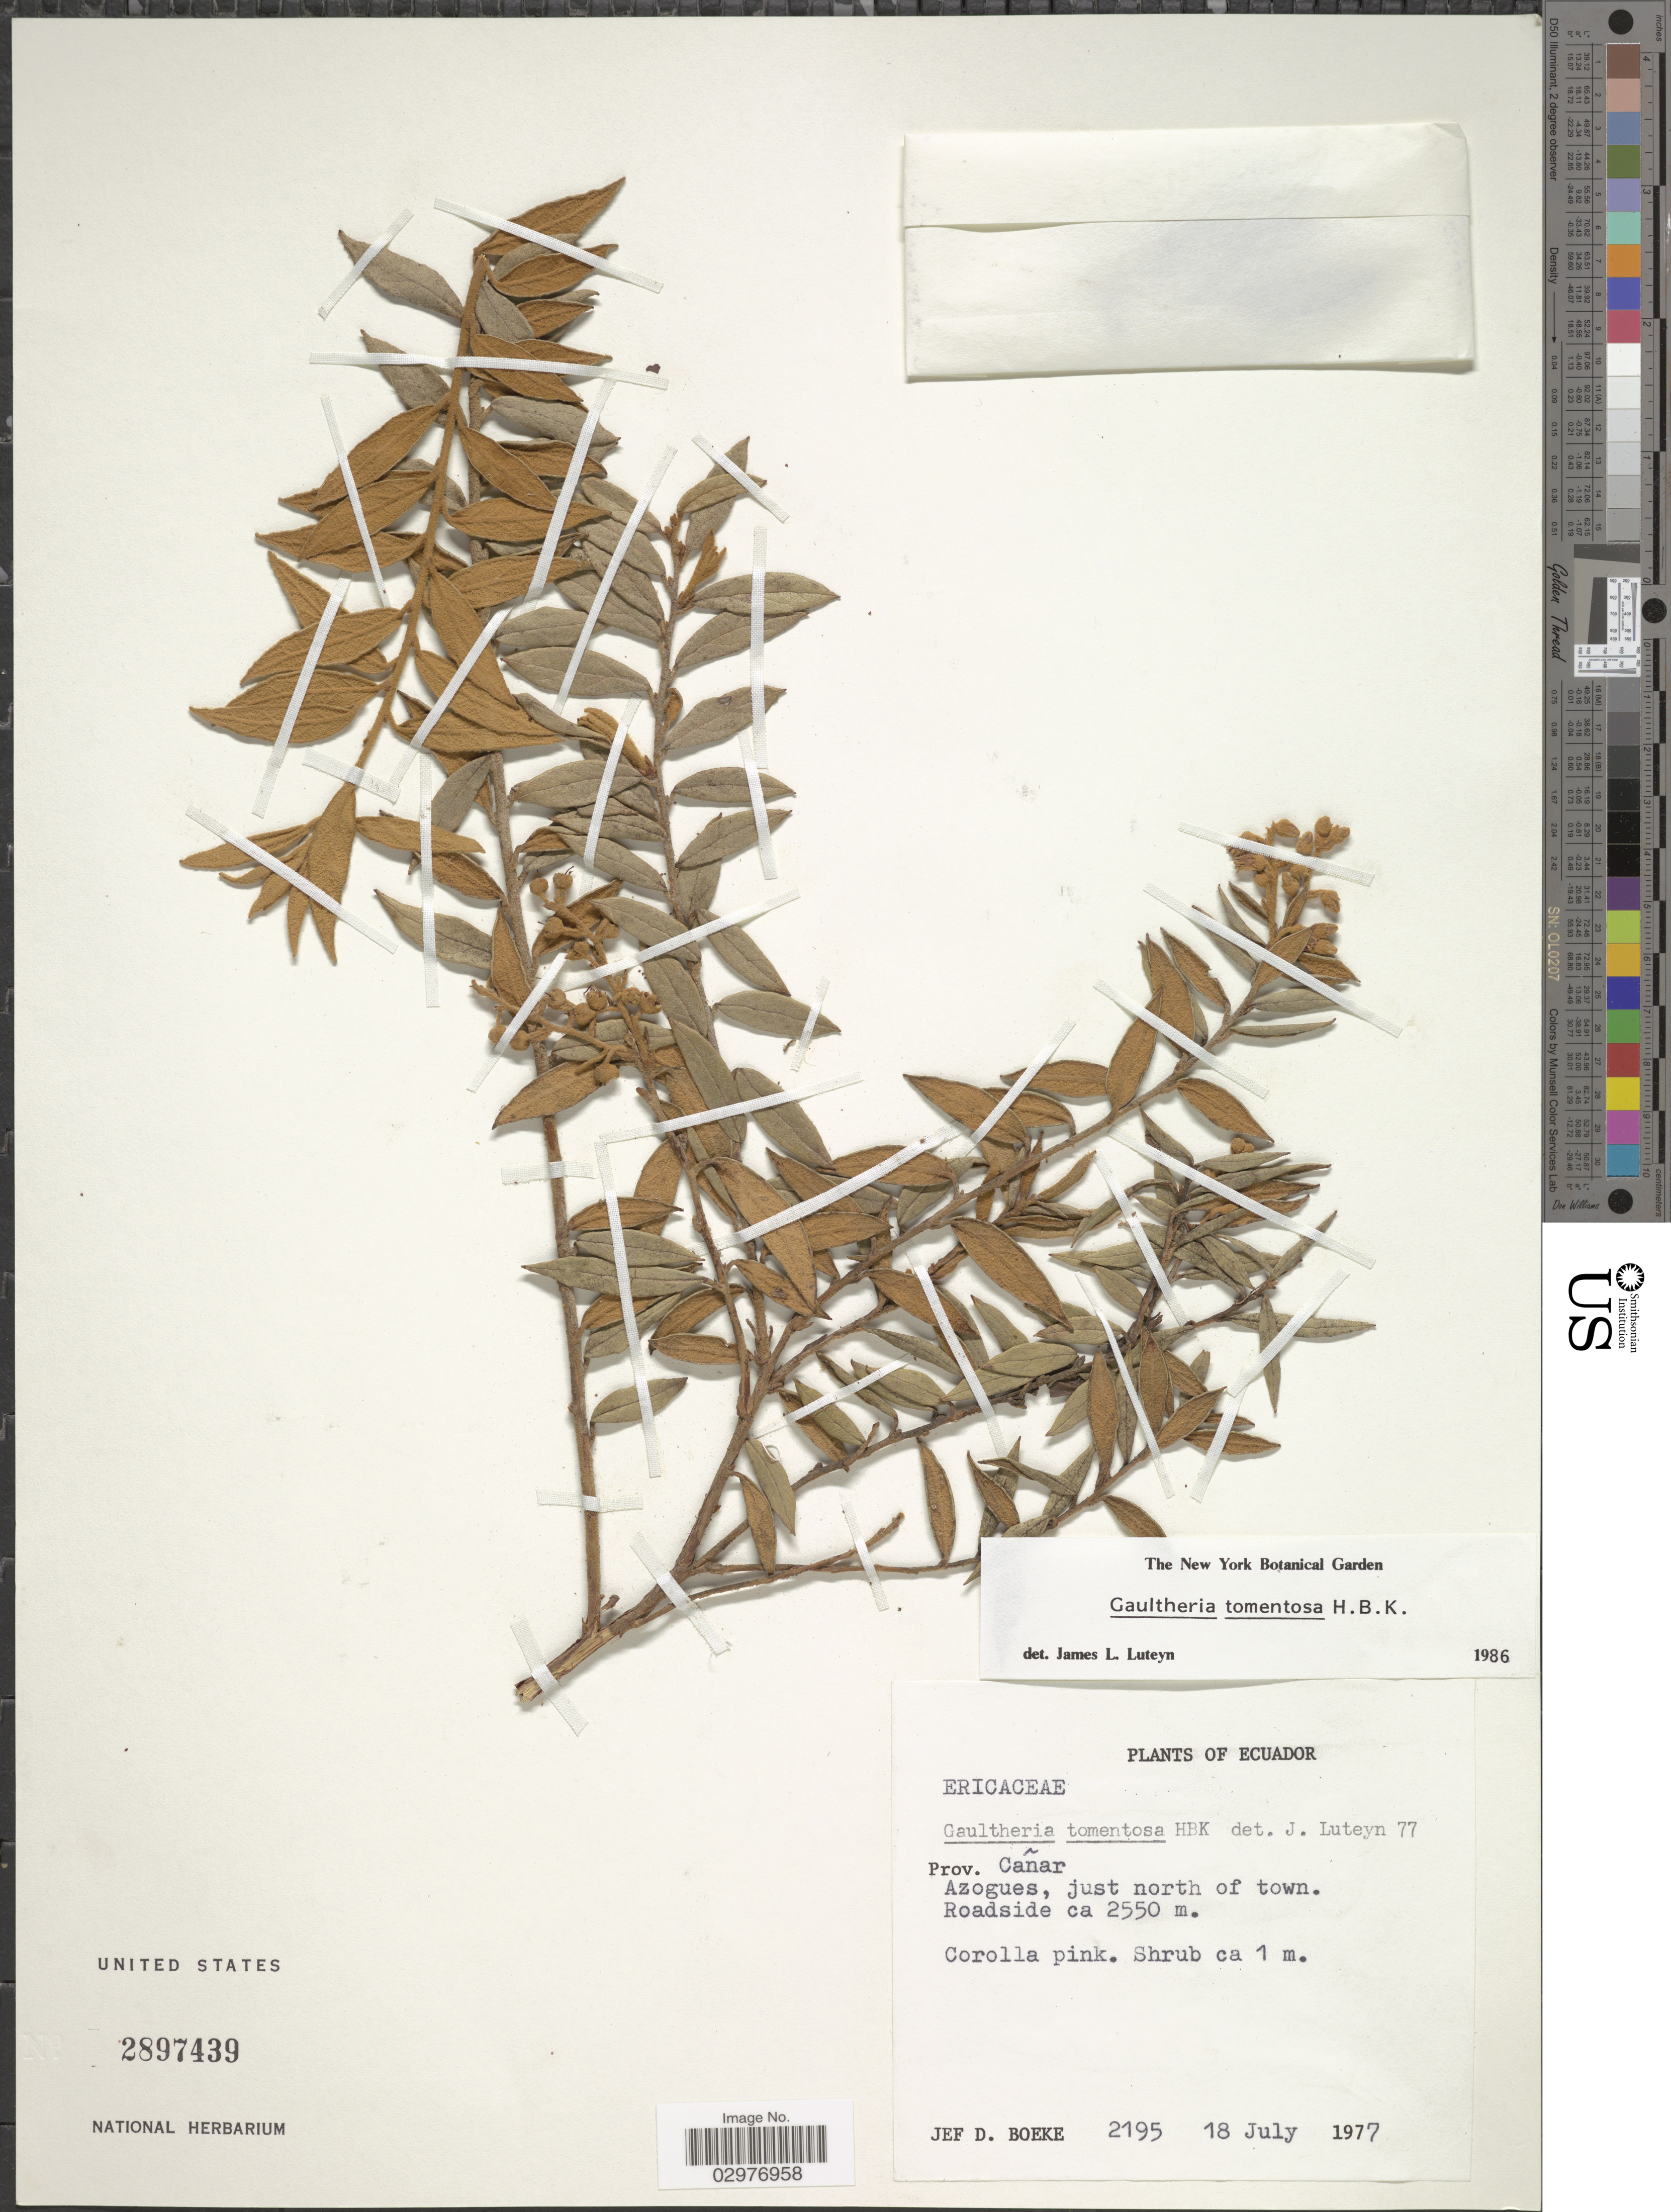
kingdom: Plantae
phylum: Tracheophyta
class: Magnoliopsida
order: Ericales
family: Ericaceae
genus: Gaultheria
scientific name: Gaultheria tomentosa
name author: Kunth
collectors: J. Boeke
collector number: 2195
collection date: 1977-07-18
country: Ecuador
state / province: Cañar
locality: Prov. Cañar. Azogues, just north of town. Roadside.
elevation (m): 2550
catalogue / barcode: US 2897439